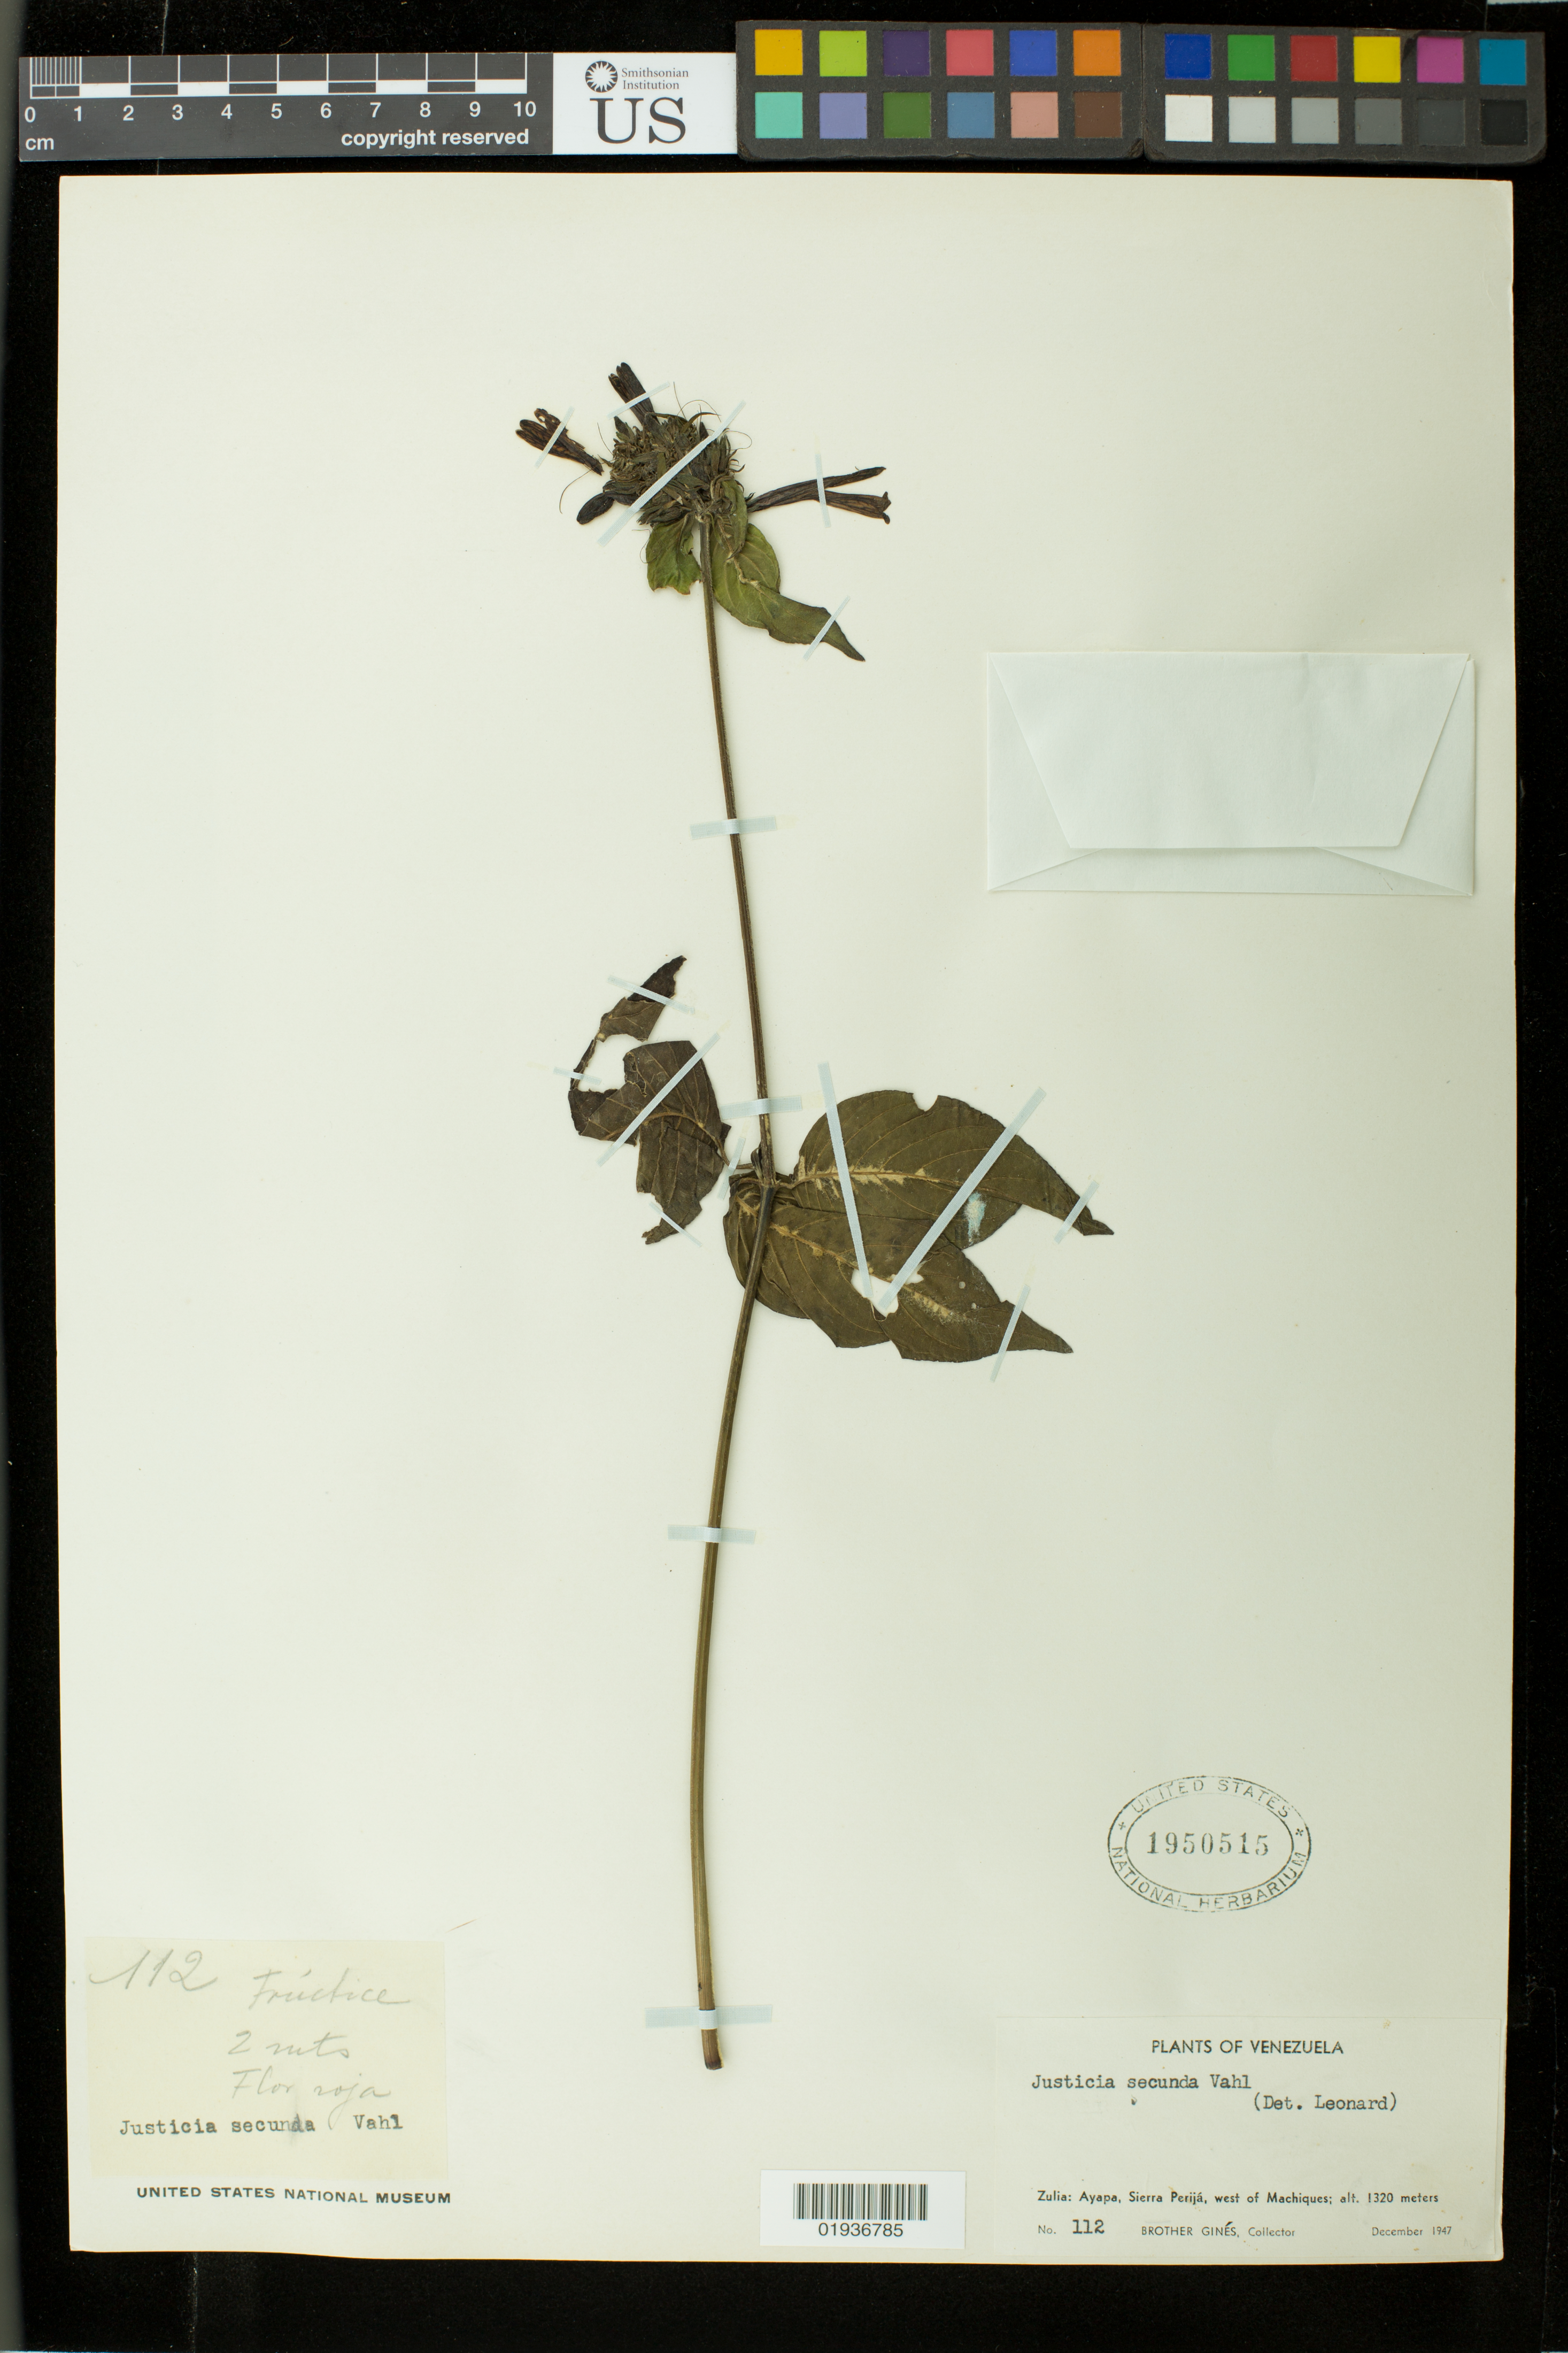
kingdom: Plantae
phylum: Tracheophyta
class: Magnoliopsida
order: Lamiales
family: Acanthaceae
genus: Justicia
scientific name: Justicia secunda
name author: Vahl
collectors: Bro. Gines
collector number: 112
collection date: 1947-12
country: Venezuela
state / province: Zulia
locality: Ayapa, Sierra Perija, west of Machiques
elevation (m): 1320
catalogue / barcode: US 1950515